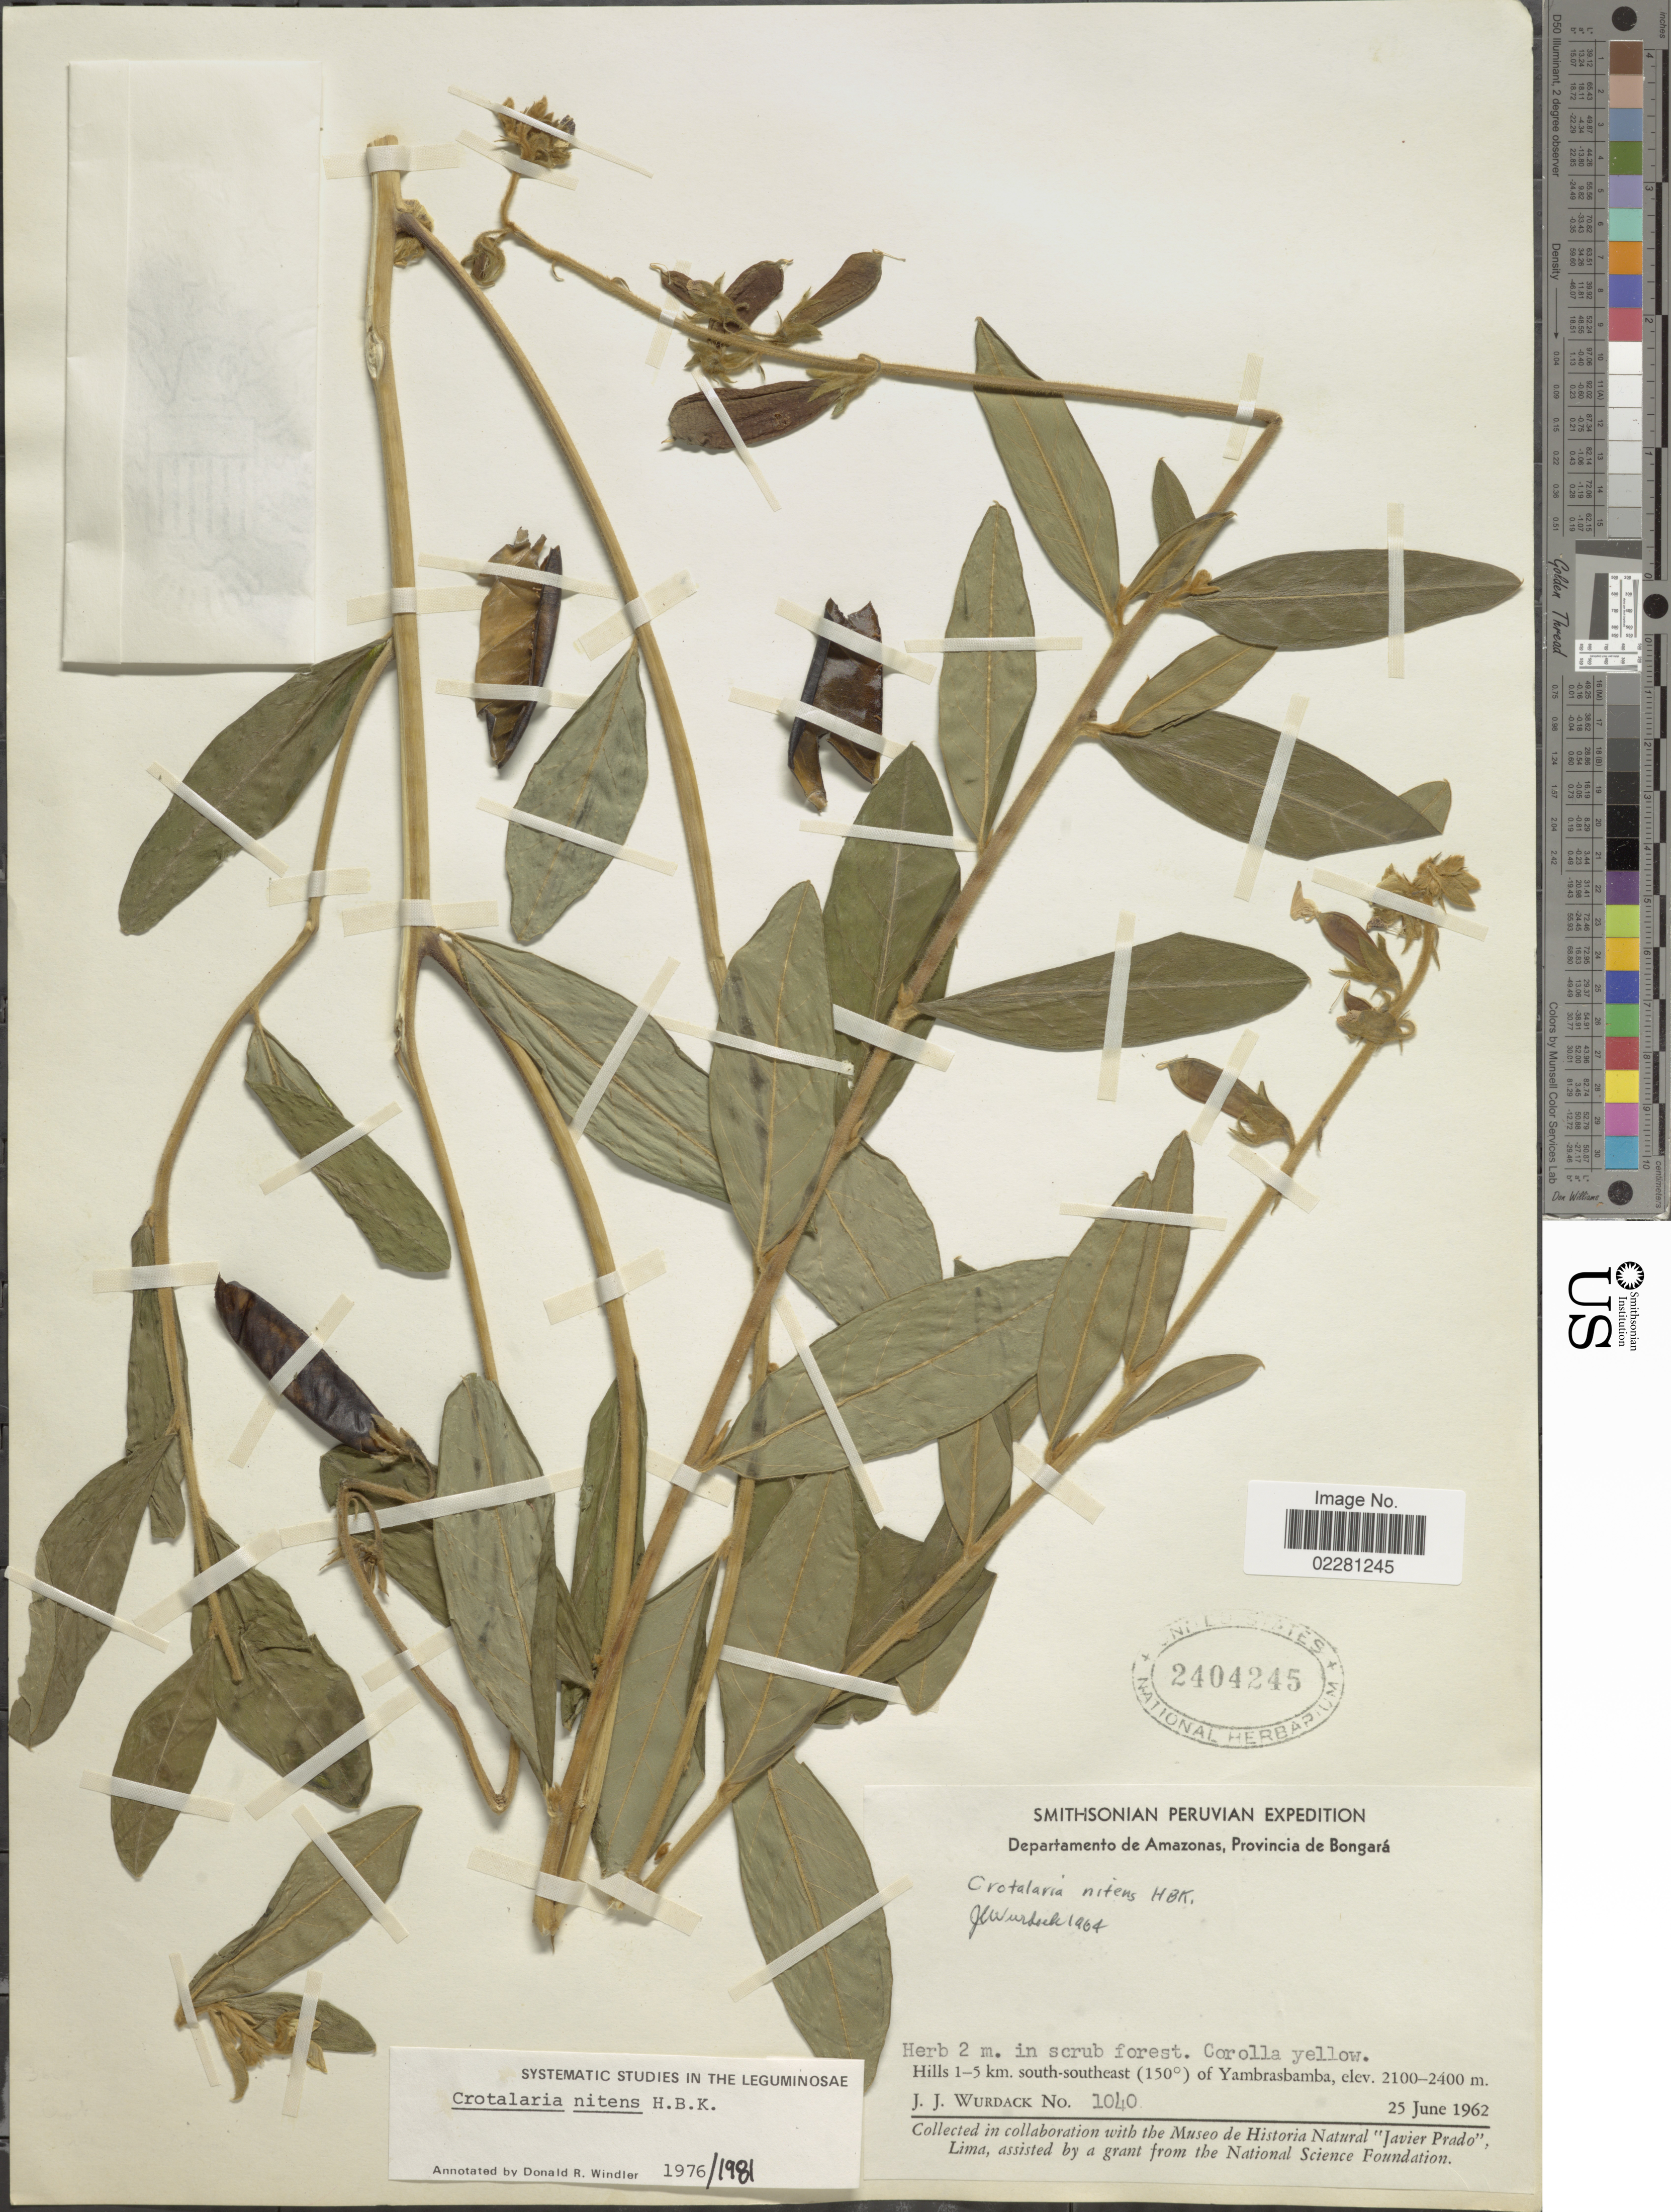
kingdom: Plantae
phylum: Tracheophyta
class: Magnoliopsida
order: Fabales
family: Fabaceae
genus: Crotalaria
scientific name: Crotalaria nitens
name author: Kunth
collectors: J. J. Wurdack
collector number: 1040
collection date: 1962-06-25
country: Peru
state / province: Amazonas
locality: Province de Bongara, hills 1-5 km south-southeast (150°) of Yambrasbamba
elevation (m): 2100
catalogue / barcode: US 2404245